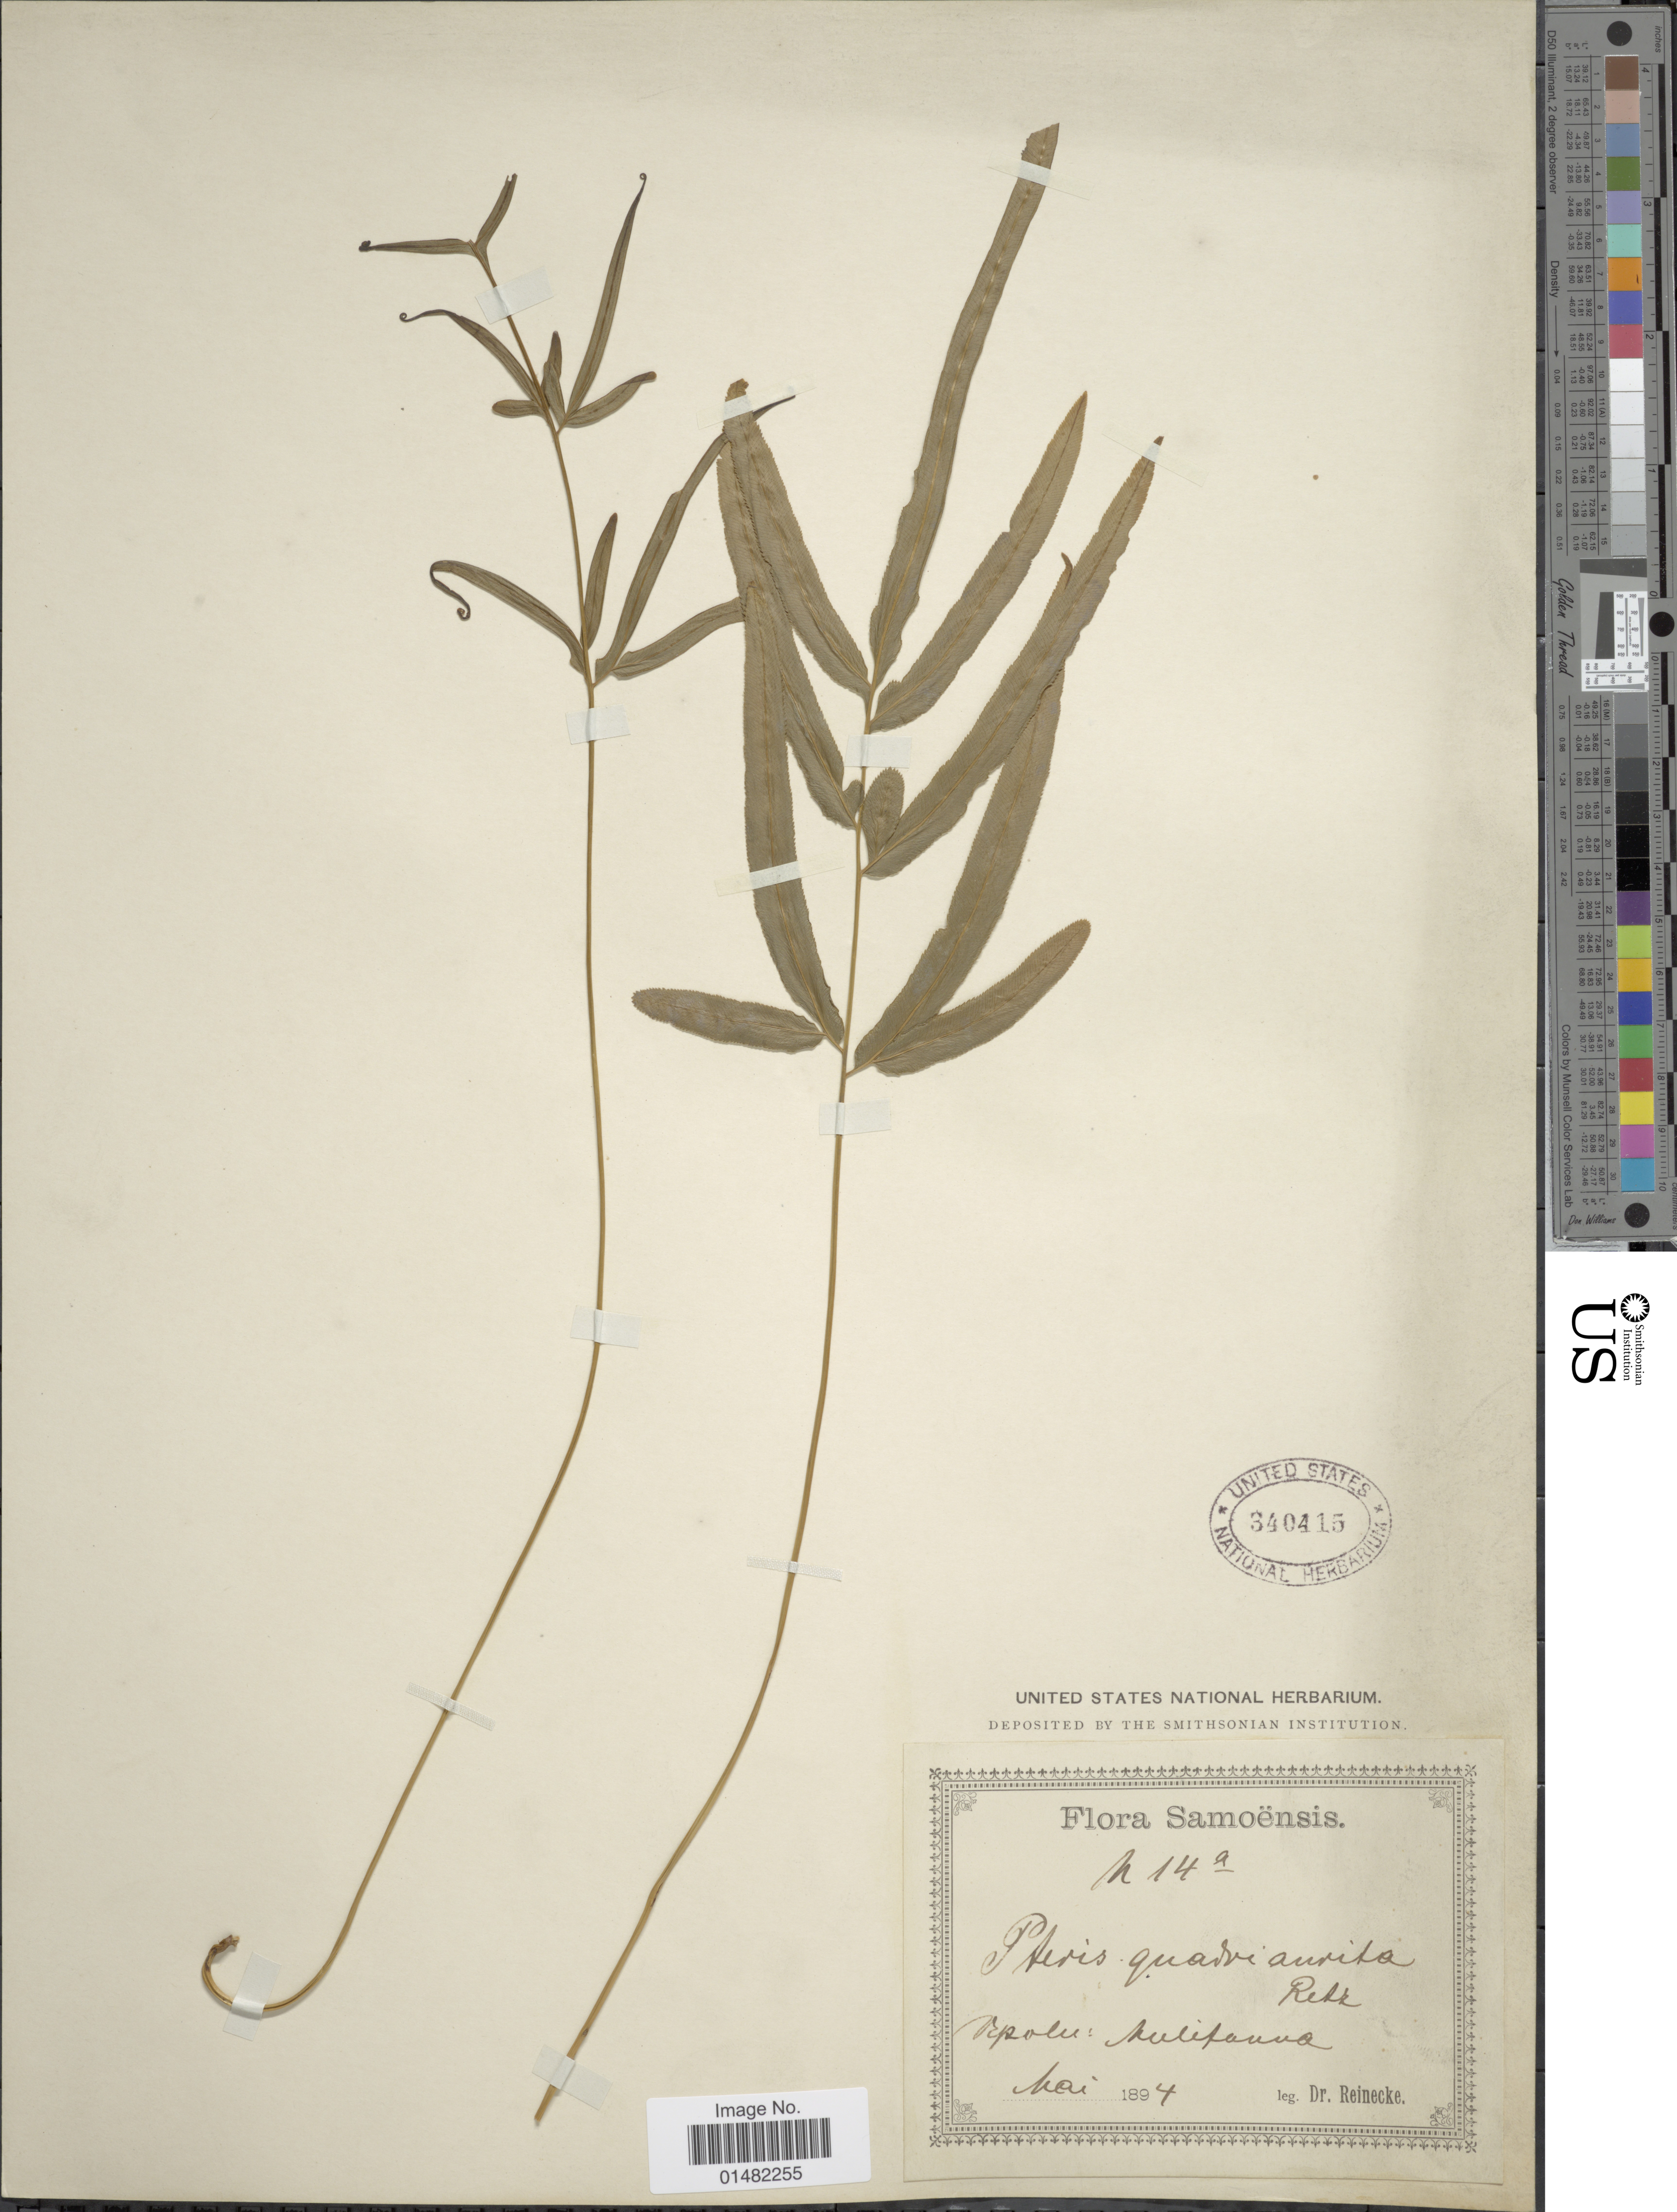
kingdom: Plantae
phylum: Tracheophyta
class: Polypodiopsida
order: Polypodiales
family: Pteridaceae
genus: Pteris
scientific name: Pteris ensiformis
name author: Burm. f.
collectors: -- Reinecke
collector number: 14a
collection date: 1894-05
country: Samoa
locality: Upolu: Mulipanna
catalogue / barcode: US 340415